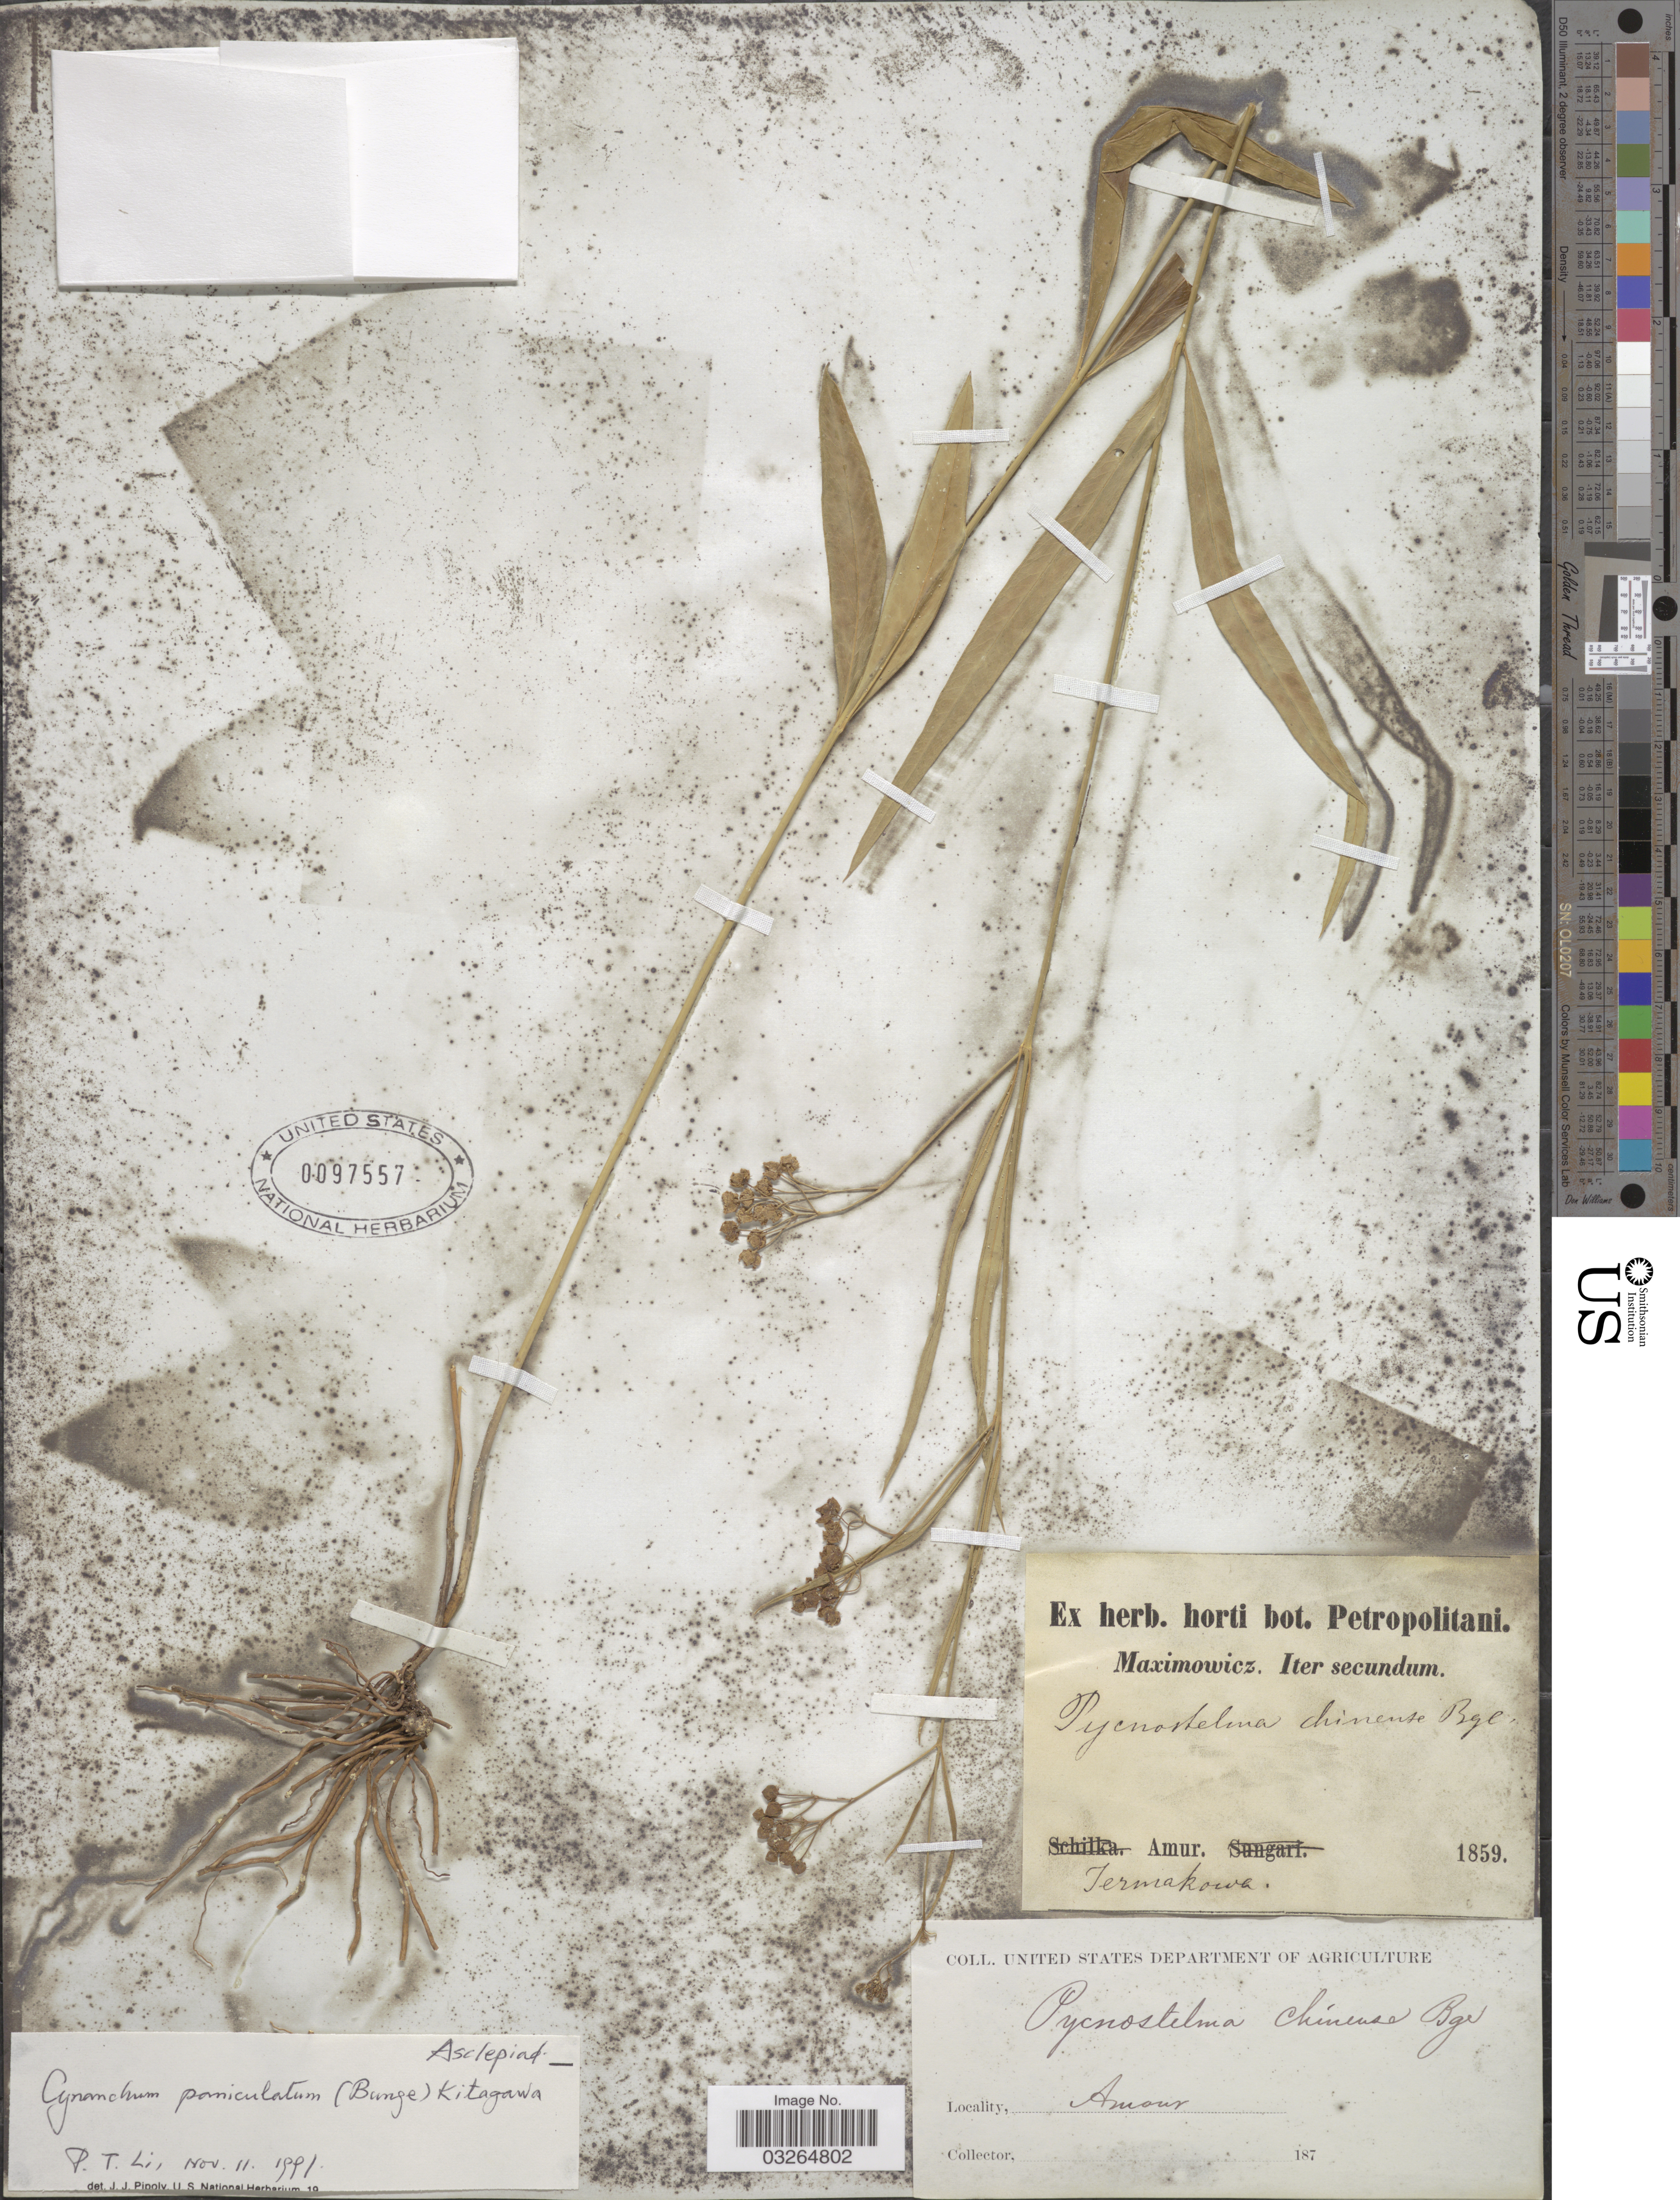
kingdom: Plantae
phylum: Tracheophyta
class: Magnoliopsida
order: Gentianales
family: Apocynaceae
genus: Cynanchum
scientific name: Cynanchum paniculatum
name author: (Bunge) Kitag. ex H. Hara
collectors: Maximowicz, --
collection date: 1859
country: Russian Federation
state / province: Amur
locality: Jermakowa, Amur.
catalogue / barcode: US 97557